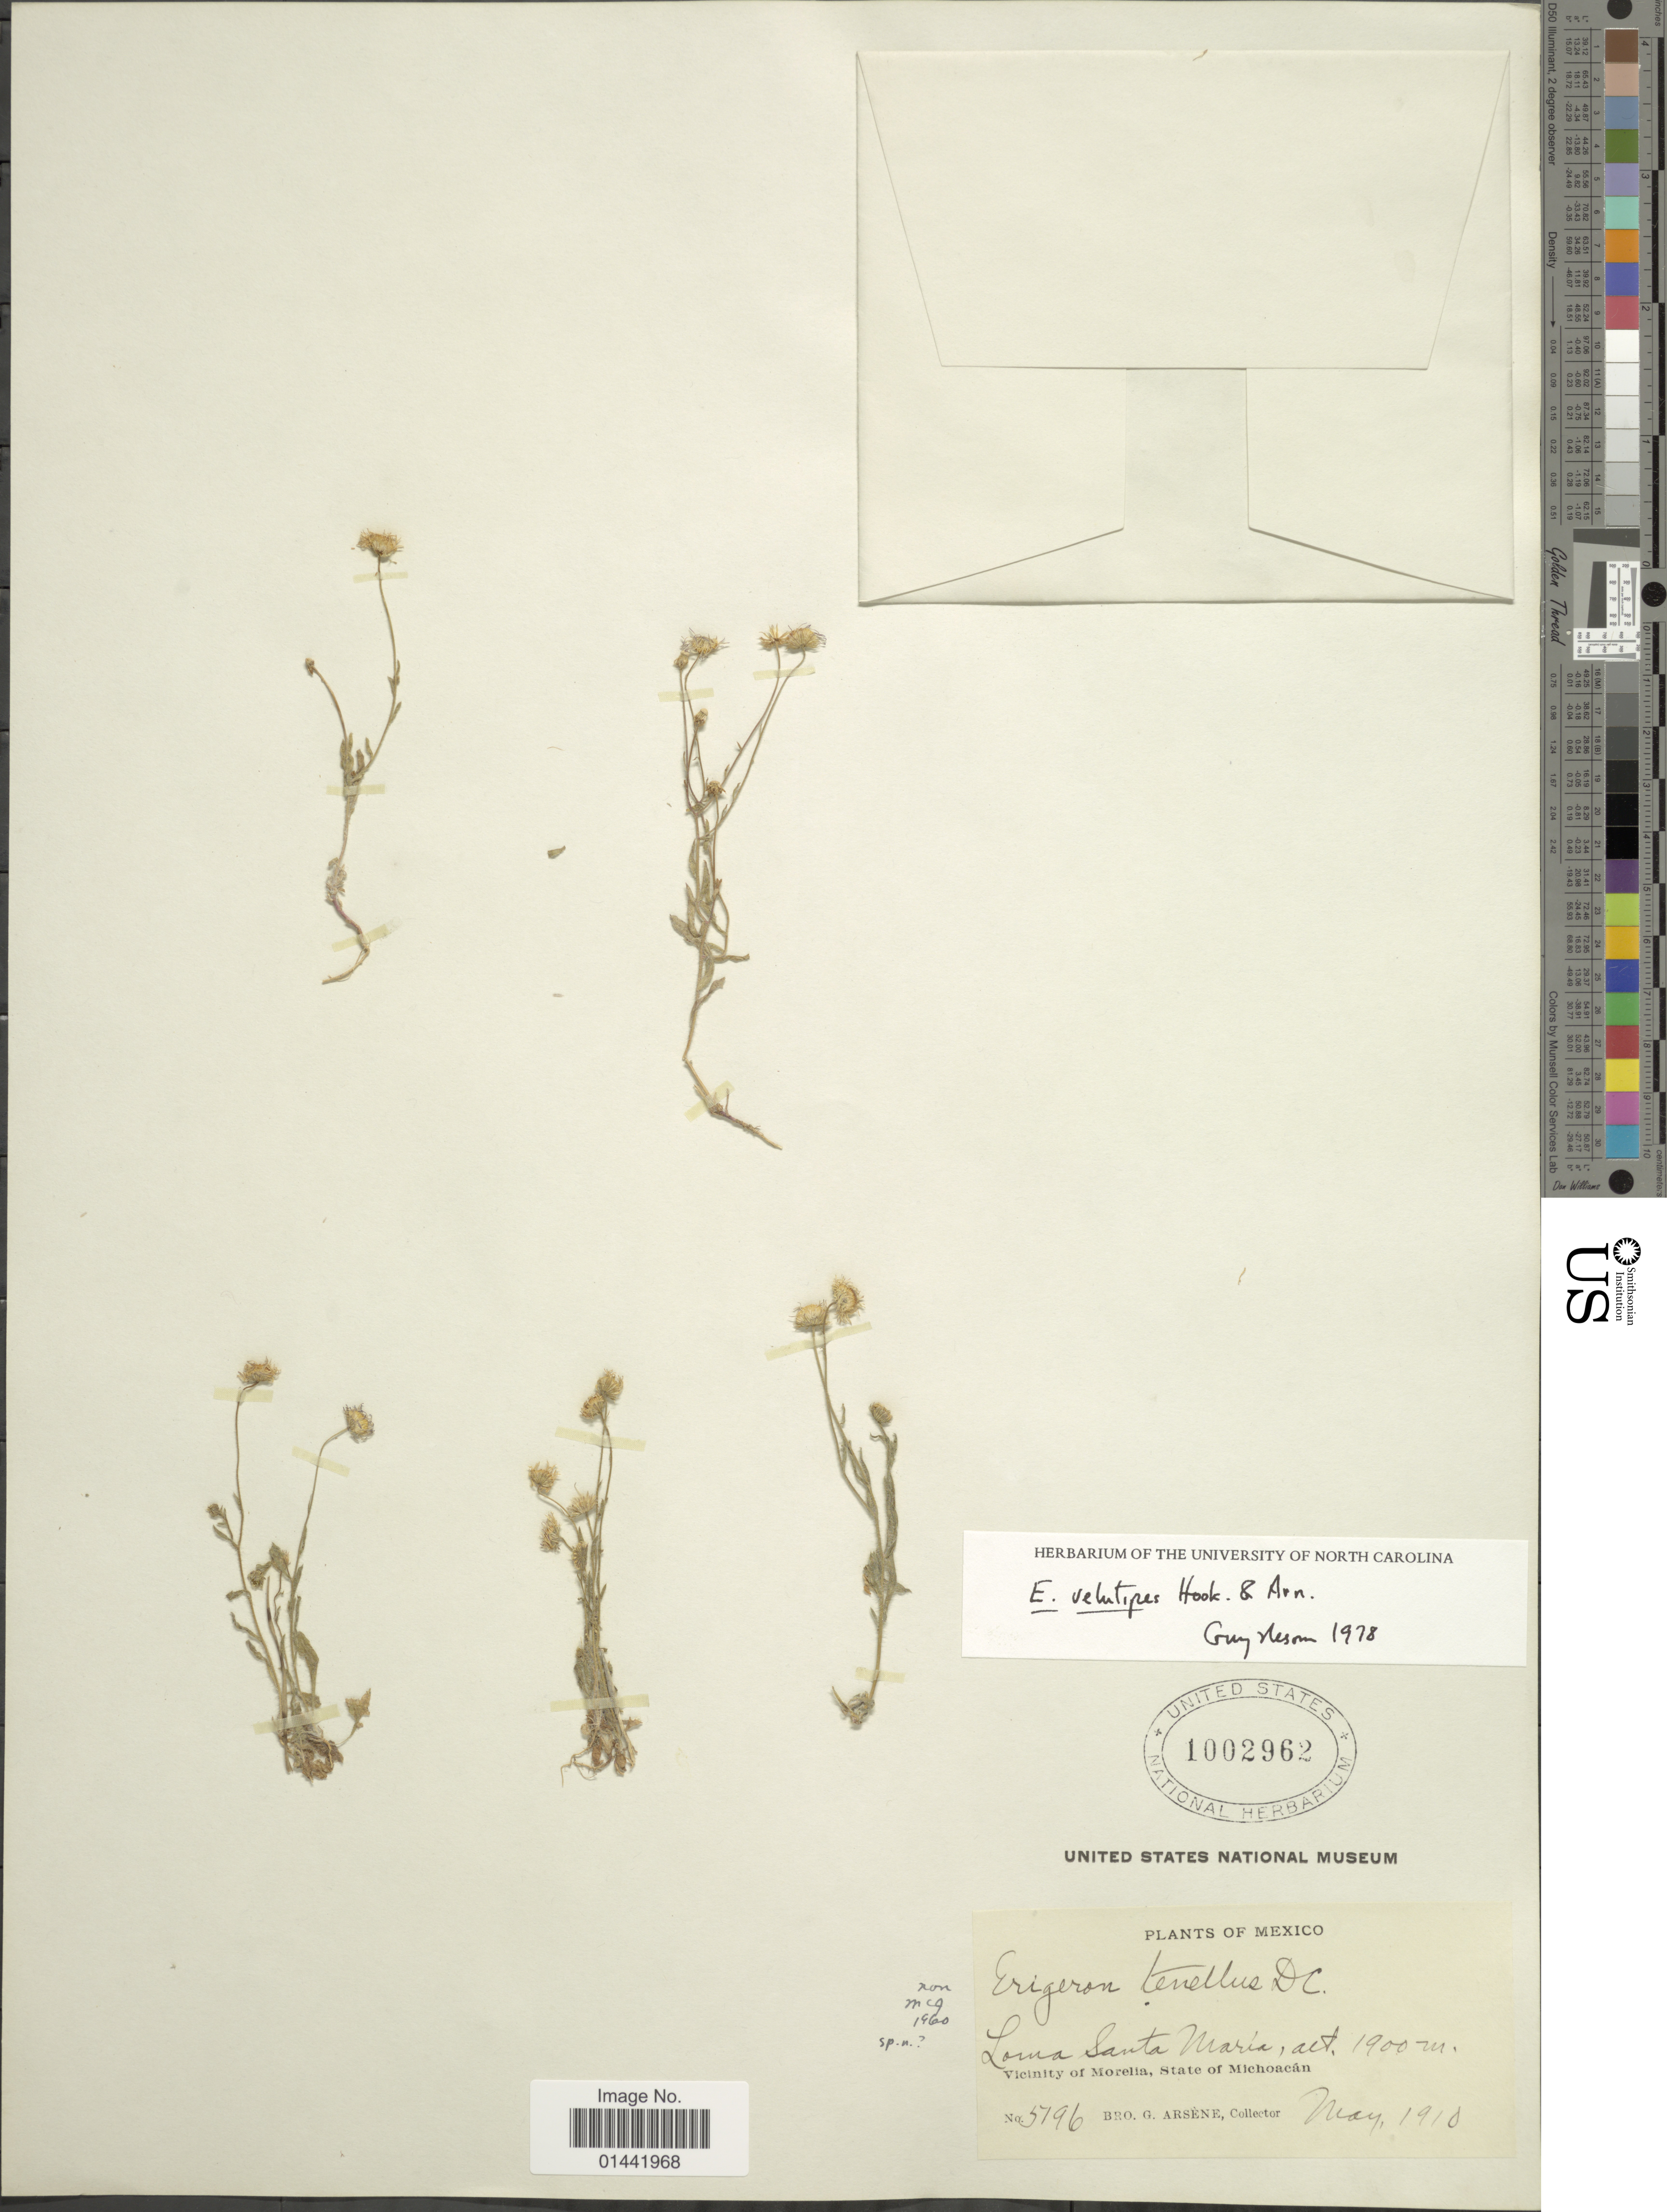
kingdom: Plantae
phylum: Tracheophyta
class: Magnoliopsida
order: Asterales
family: Asteraceae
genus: Erigeron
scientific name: Erigeron velutipes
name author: Hook. & Arn.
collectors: Bro. G. Arsène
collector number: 5196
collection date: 1910-05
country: Mexico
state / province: Michoacán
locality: Loma Santa Marta, Vicinity of Morelia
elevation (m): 1900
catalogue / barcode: US 1002962